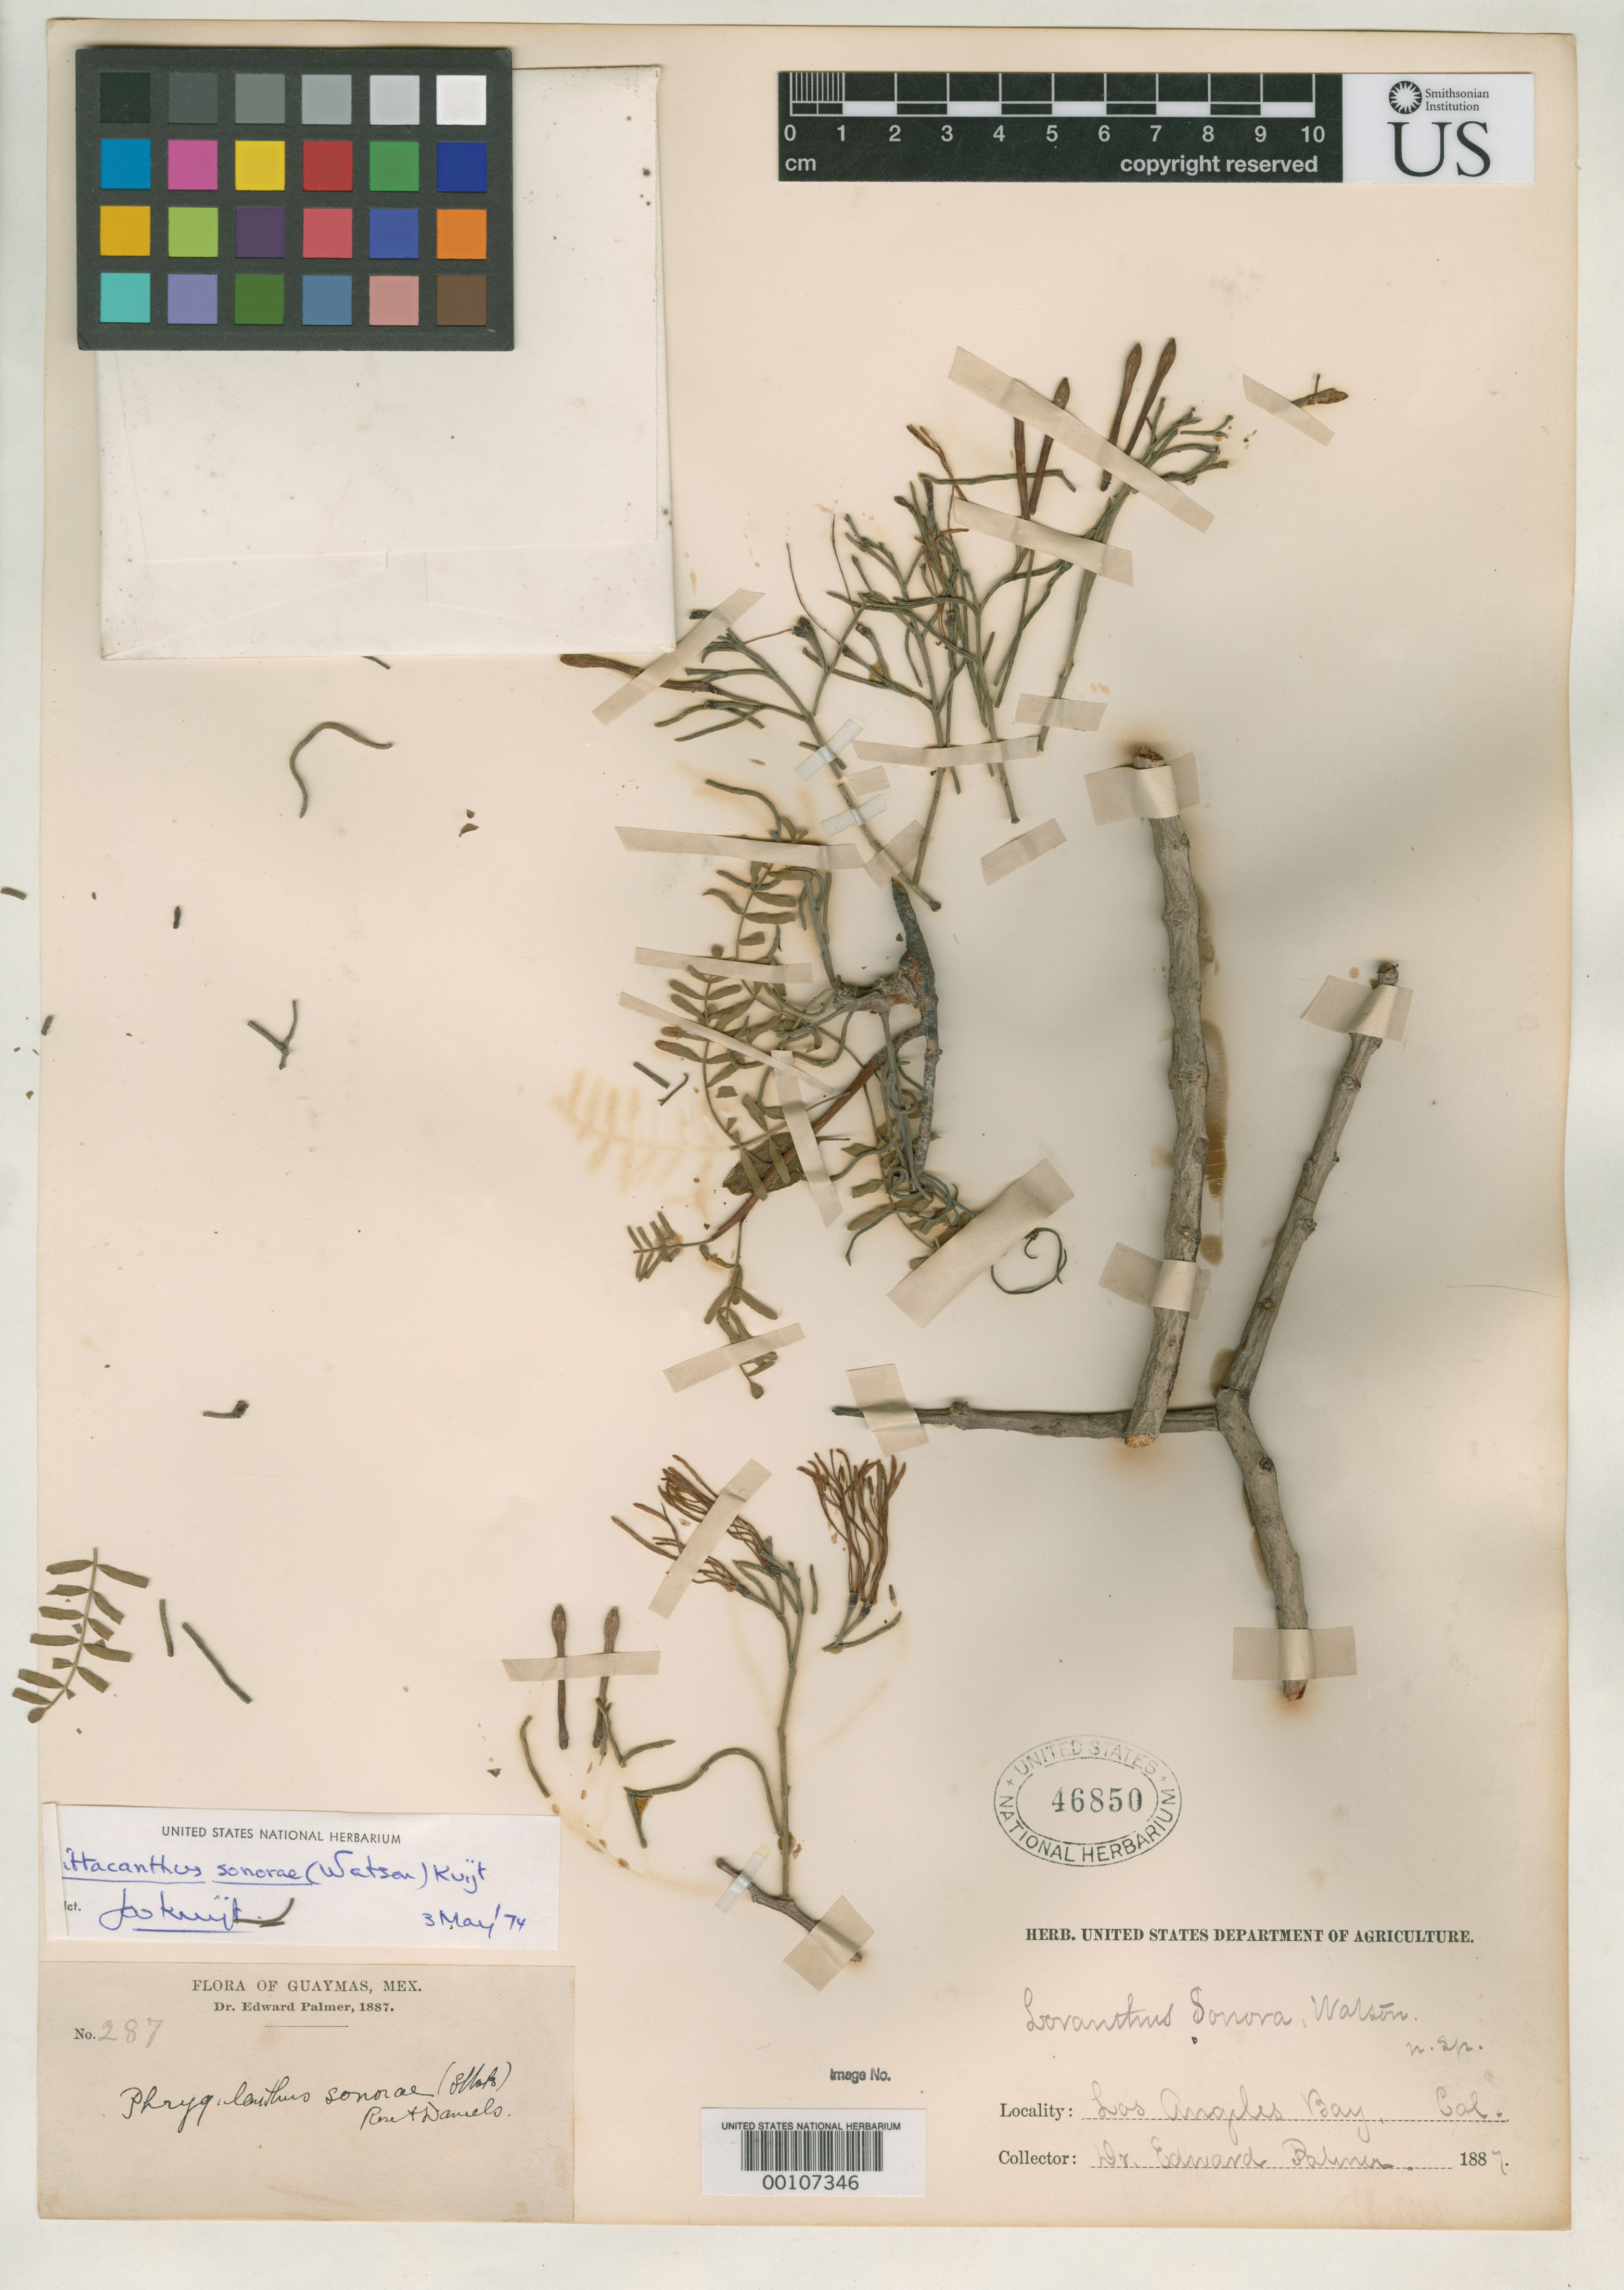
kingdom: Plantae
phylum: Tracheophyta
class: Magnoliopsida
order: Santalales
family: Loranthaceae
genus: Loranthus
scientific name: Loranthus sonorae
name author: S. Watson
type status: Type Collection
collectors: E. Palmer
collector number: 287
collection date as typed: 1887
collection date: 1887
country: Mexico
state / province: Sonora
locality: About Guaymas.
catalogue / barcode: US 46850